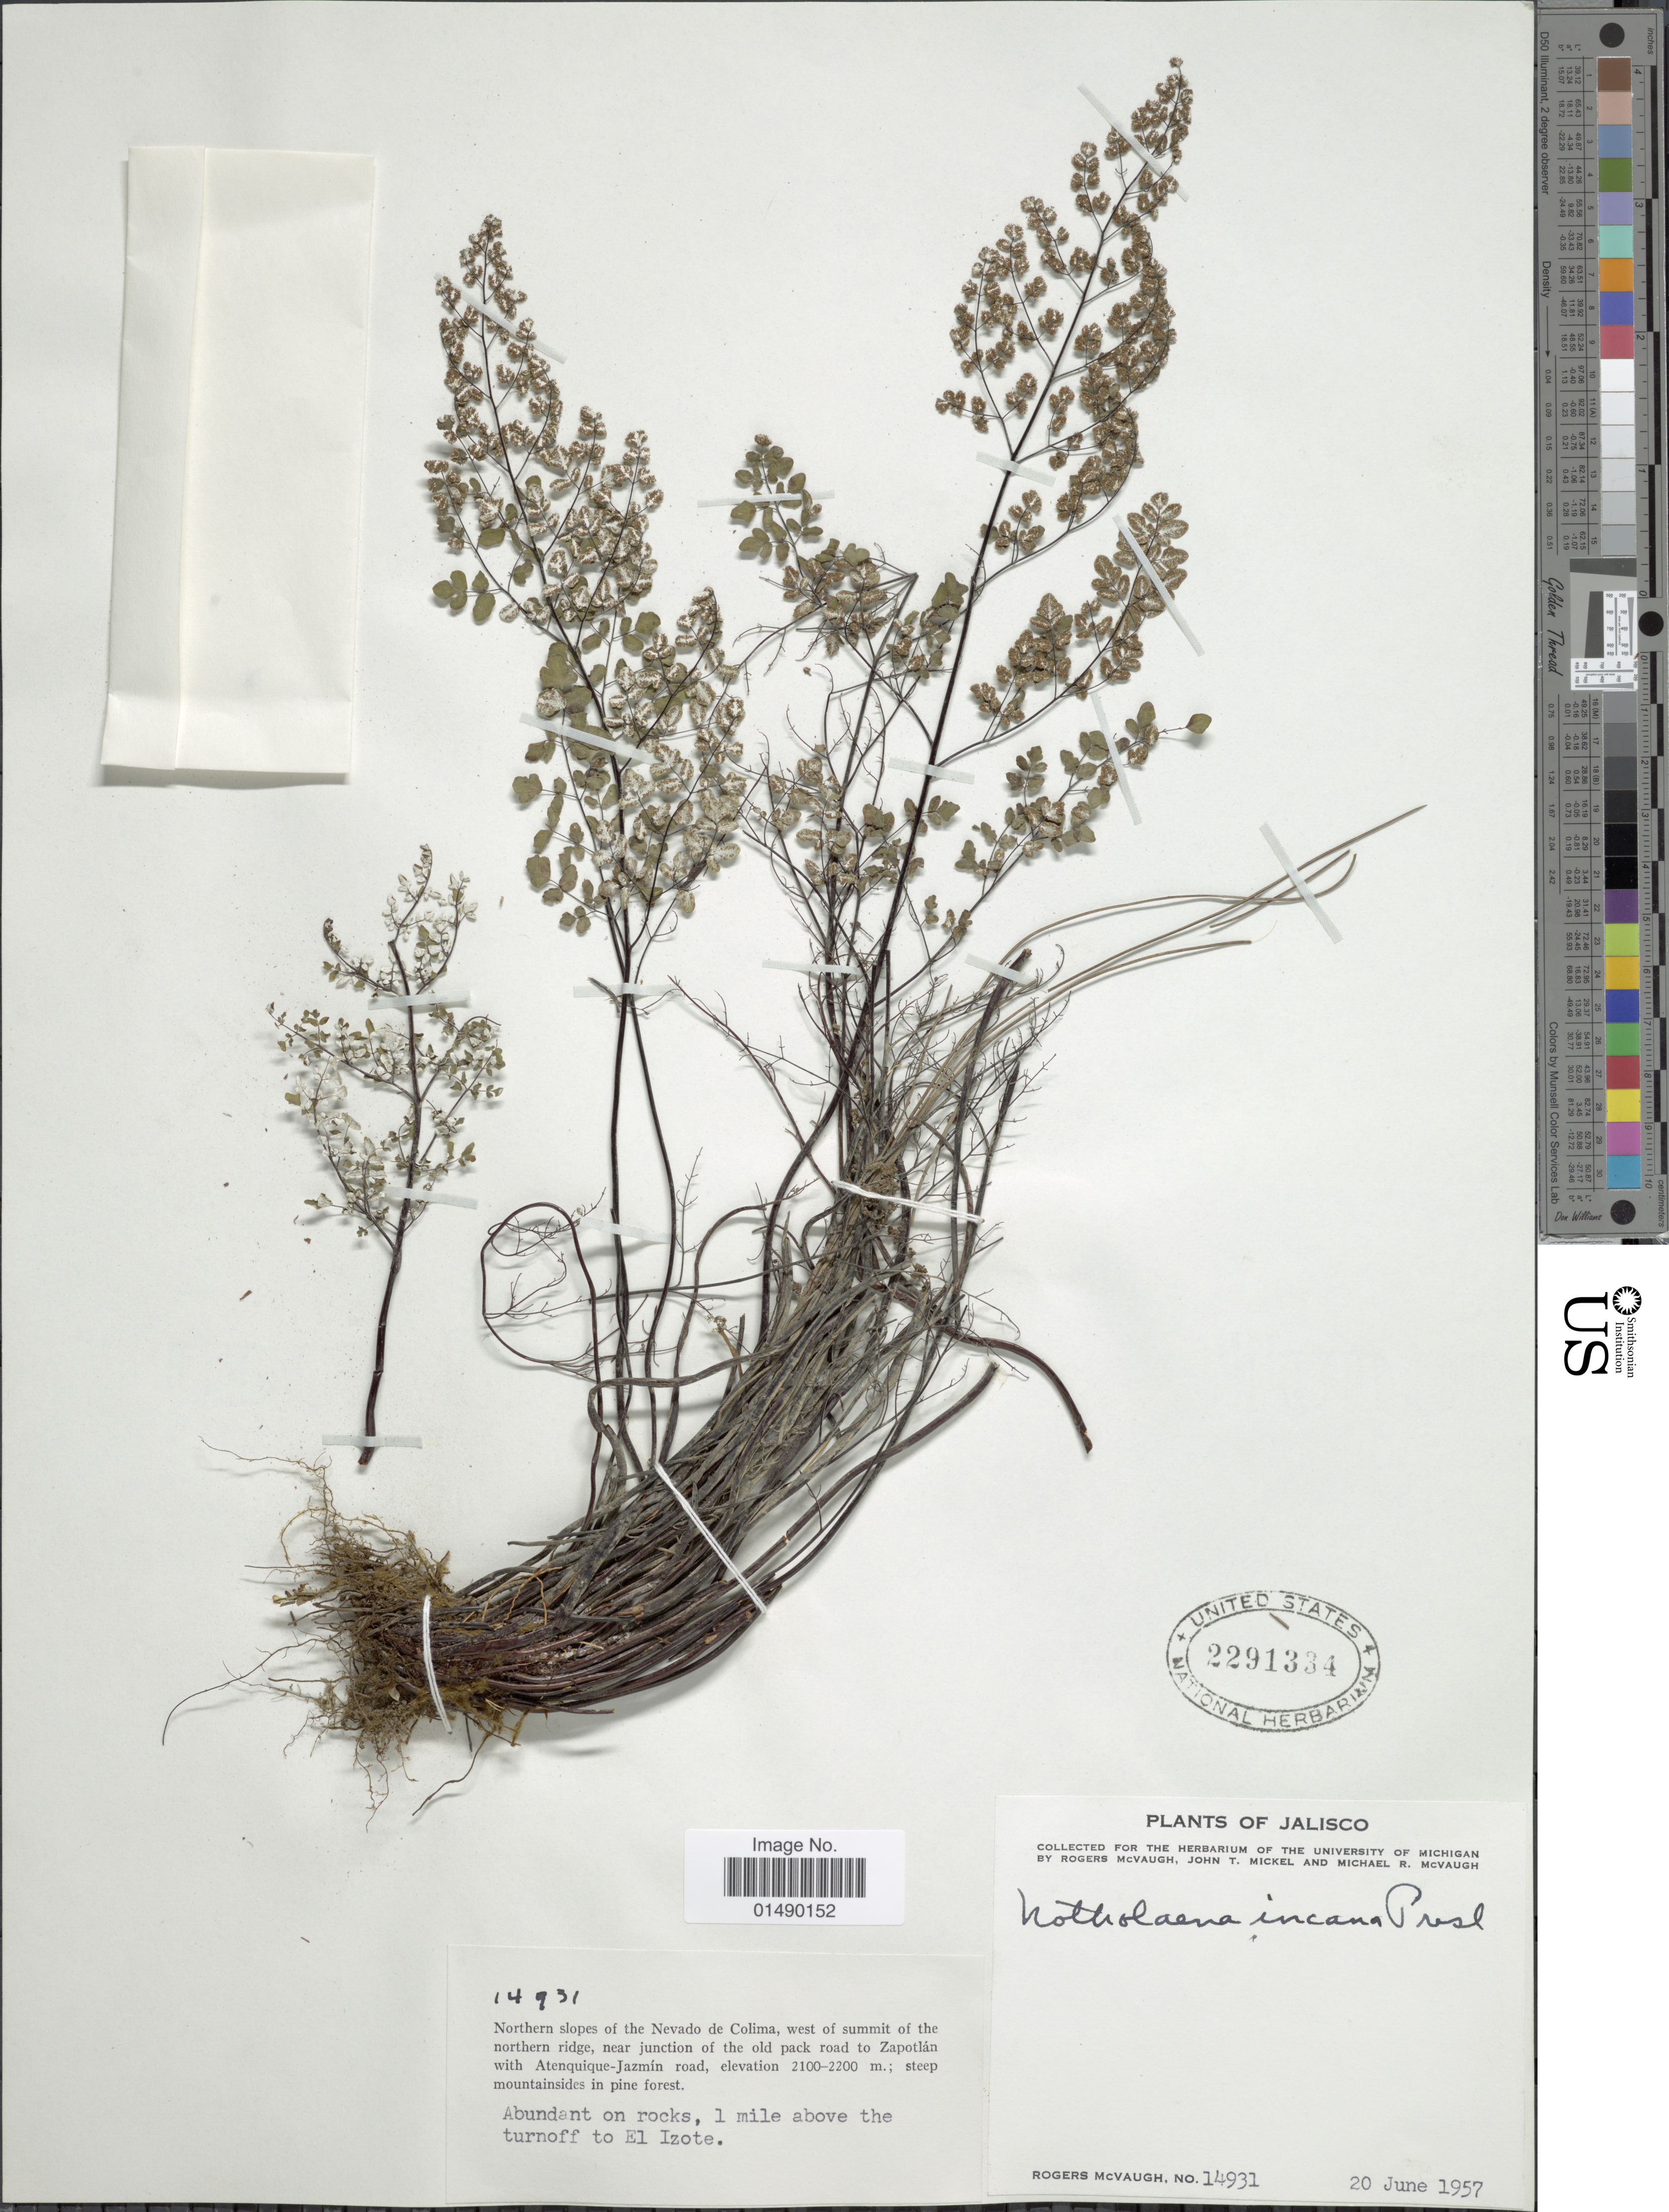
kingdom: Plantae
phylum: Tracheophyta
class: Polypodiopsida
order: Polypodiales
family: Pteridaceae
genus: Argyrochosma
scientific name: Argyrochosma incana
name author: (C. Presl) Windham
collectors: R. McVaugh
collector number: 14931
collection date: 1957-06-20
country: Mexico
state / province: Jalisco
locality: Mexico, Northern slopes of the Nevada de Colima, west of summit of the northern ridge, near junction of the old pack road to Zapotlan with Atenquique-Jazmin road, 1 mile above the turnoff to El Izote.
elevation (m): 2100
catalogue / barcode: US 2291334